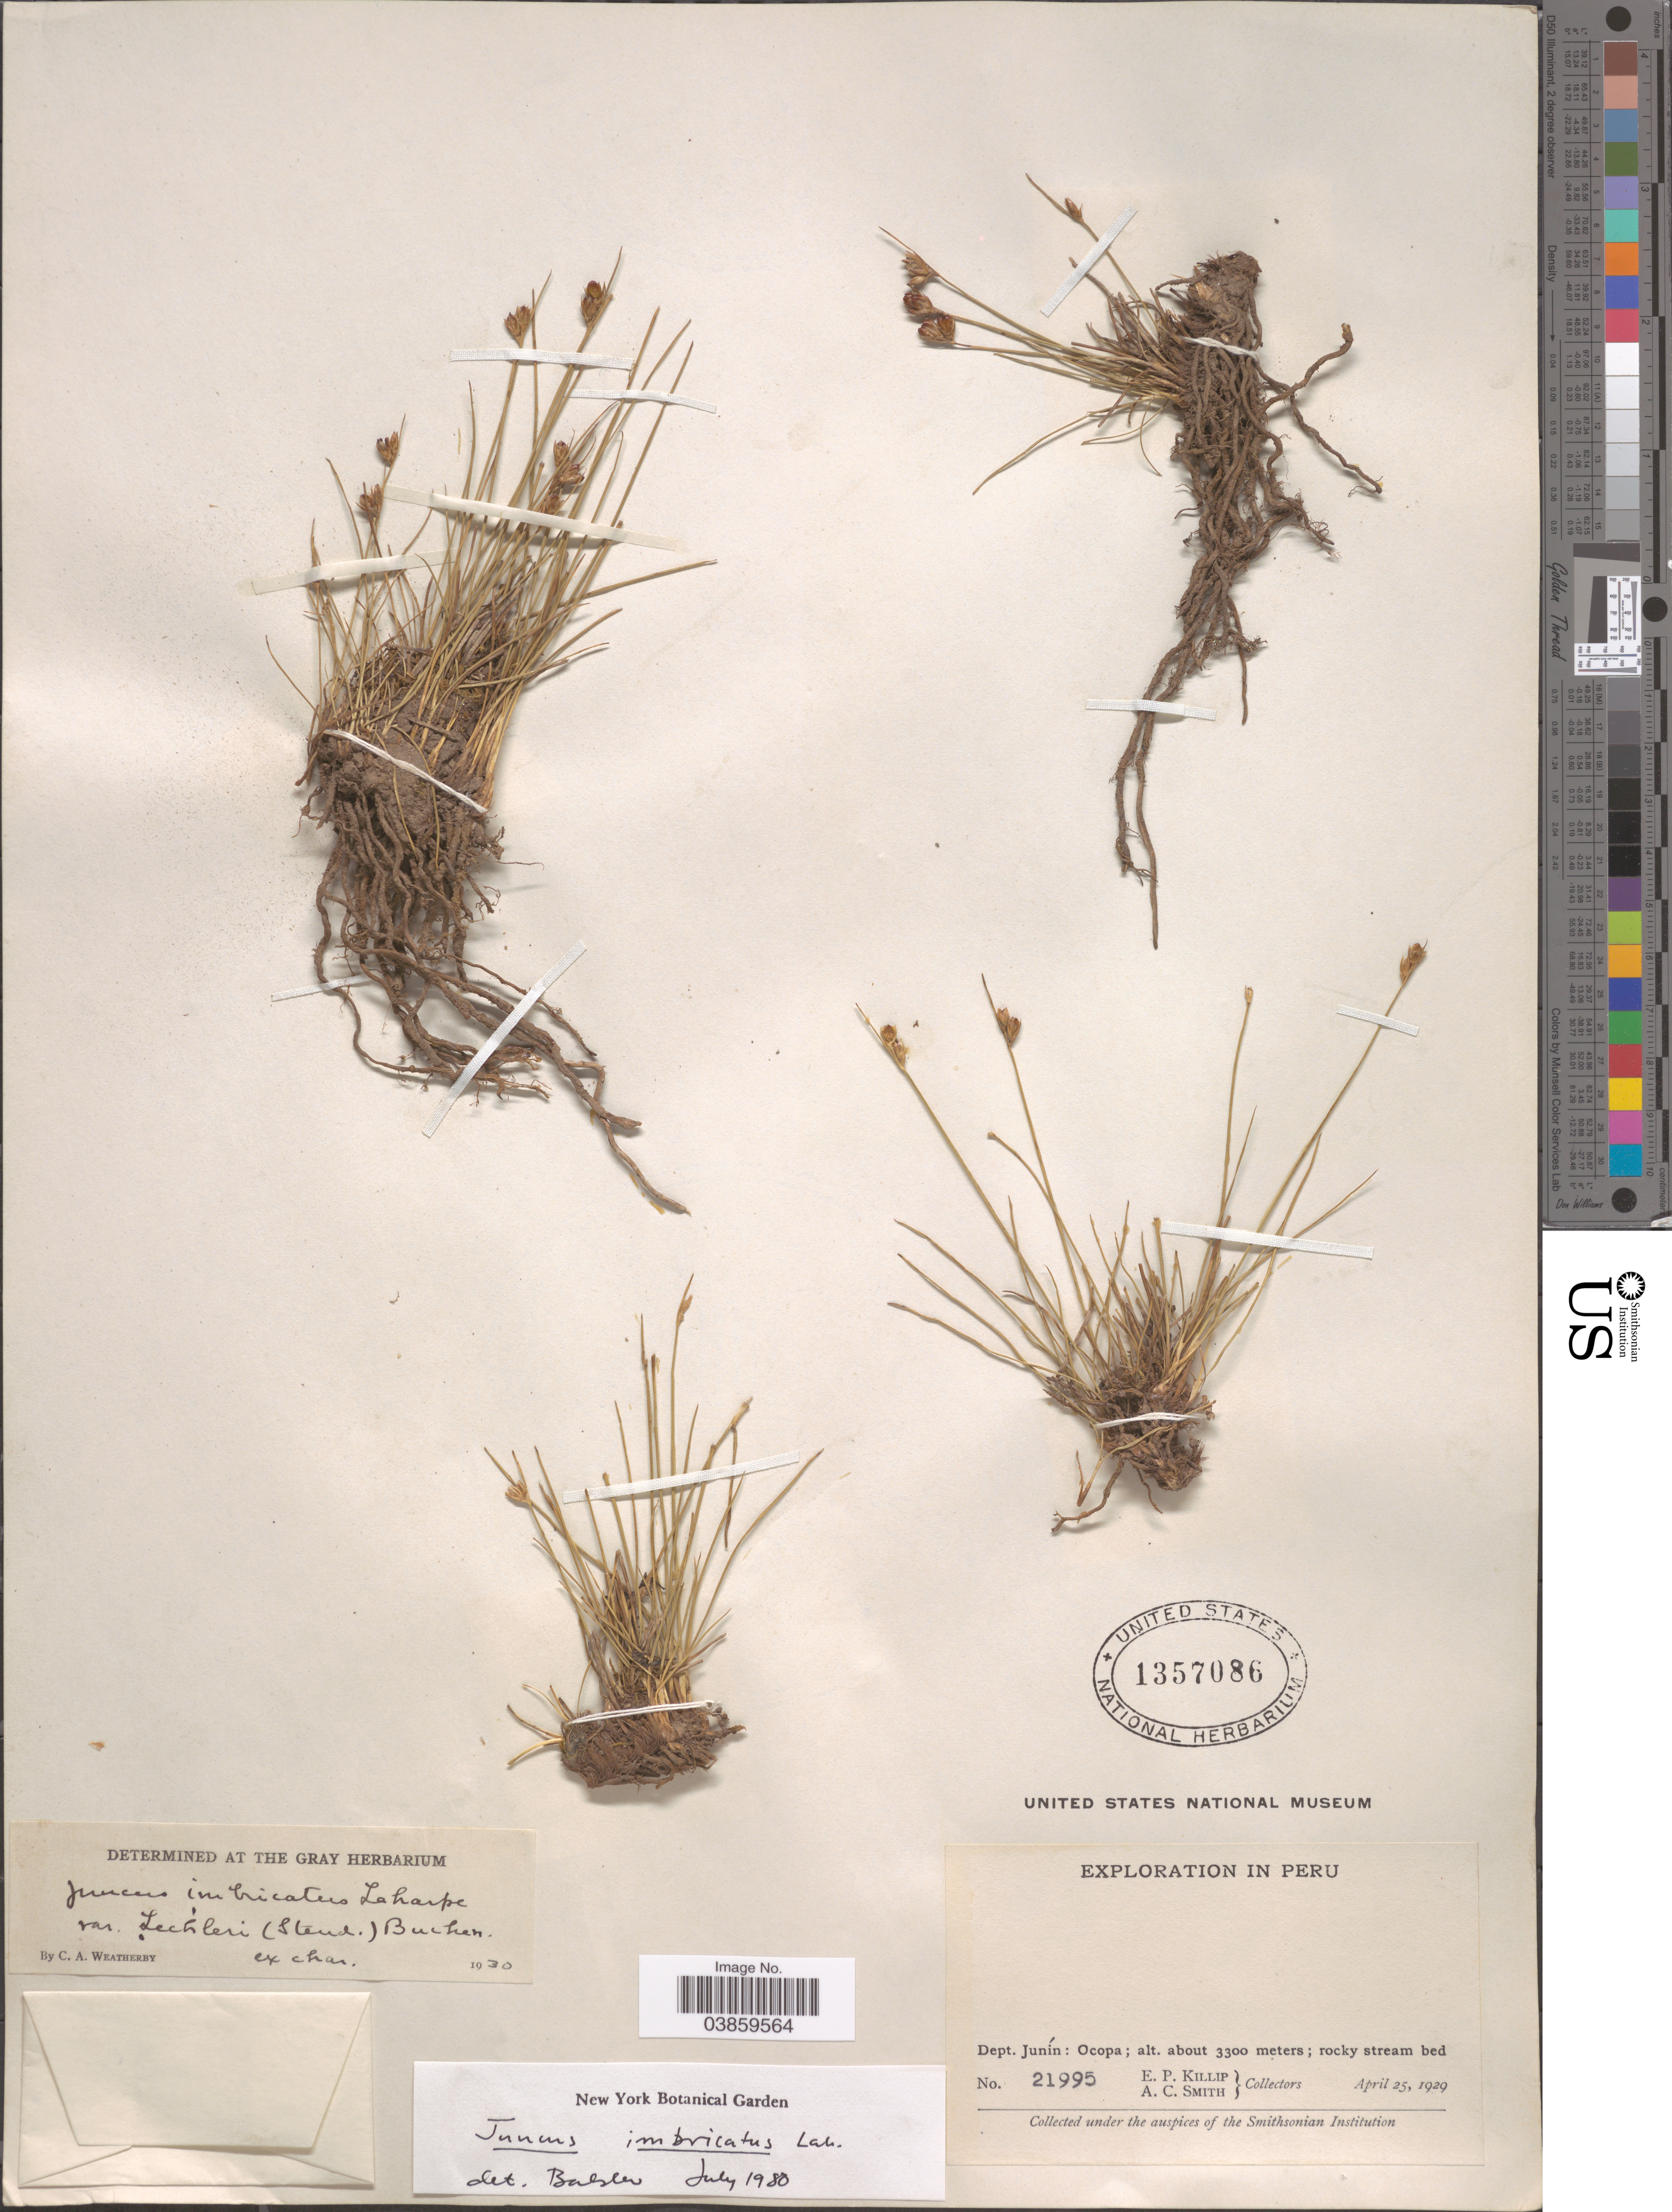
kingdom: Plantae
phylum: Tracheophyta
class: Liliopsida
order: Poales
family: Juncaceae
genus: Juncus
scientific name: Juncus imbricatus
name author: Laharpe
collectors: E. P. Killip & A. C. Smith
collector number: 21995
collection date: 1929-04-25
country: Peru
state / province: Junín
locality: Dept. Junín: Ocopa.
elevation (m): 3300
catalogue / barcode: US 1357086